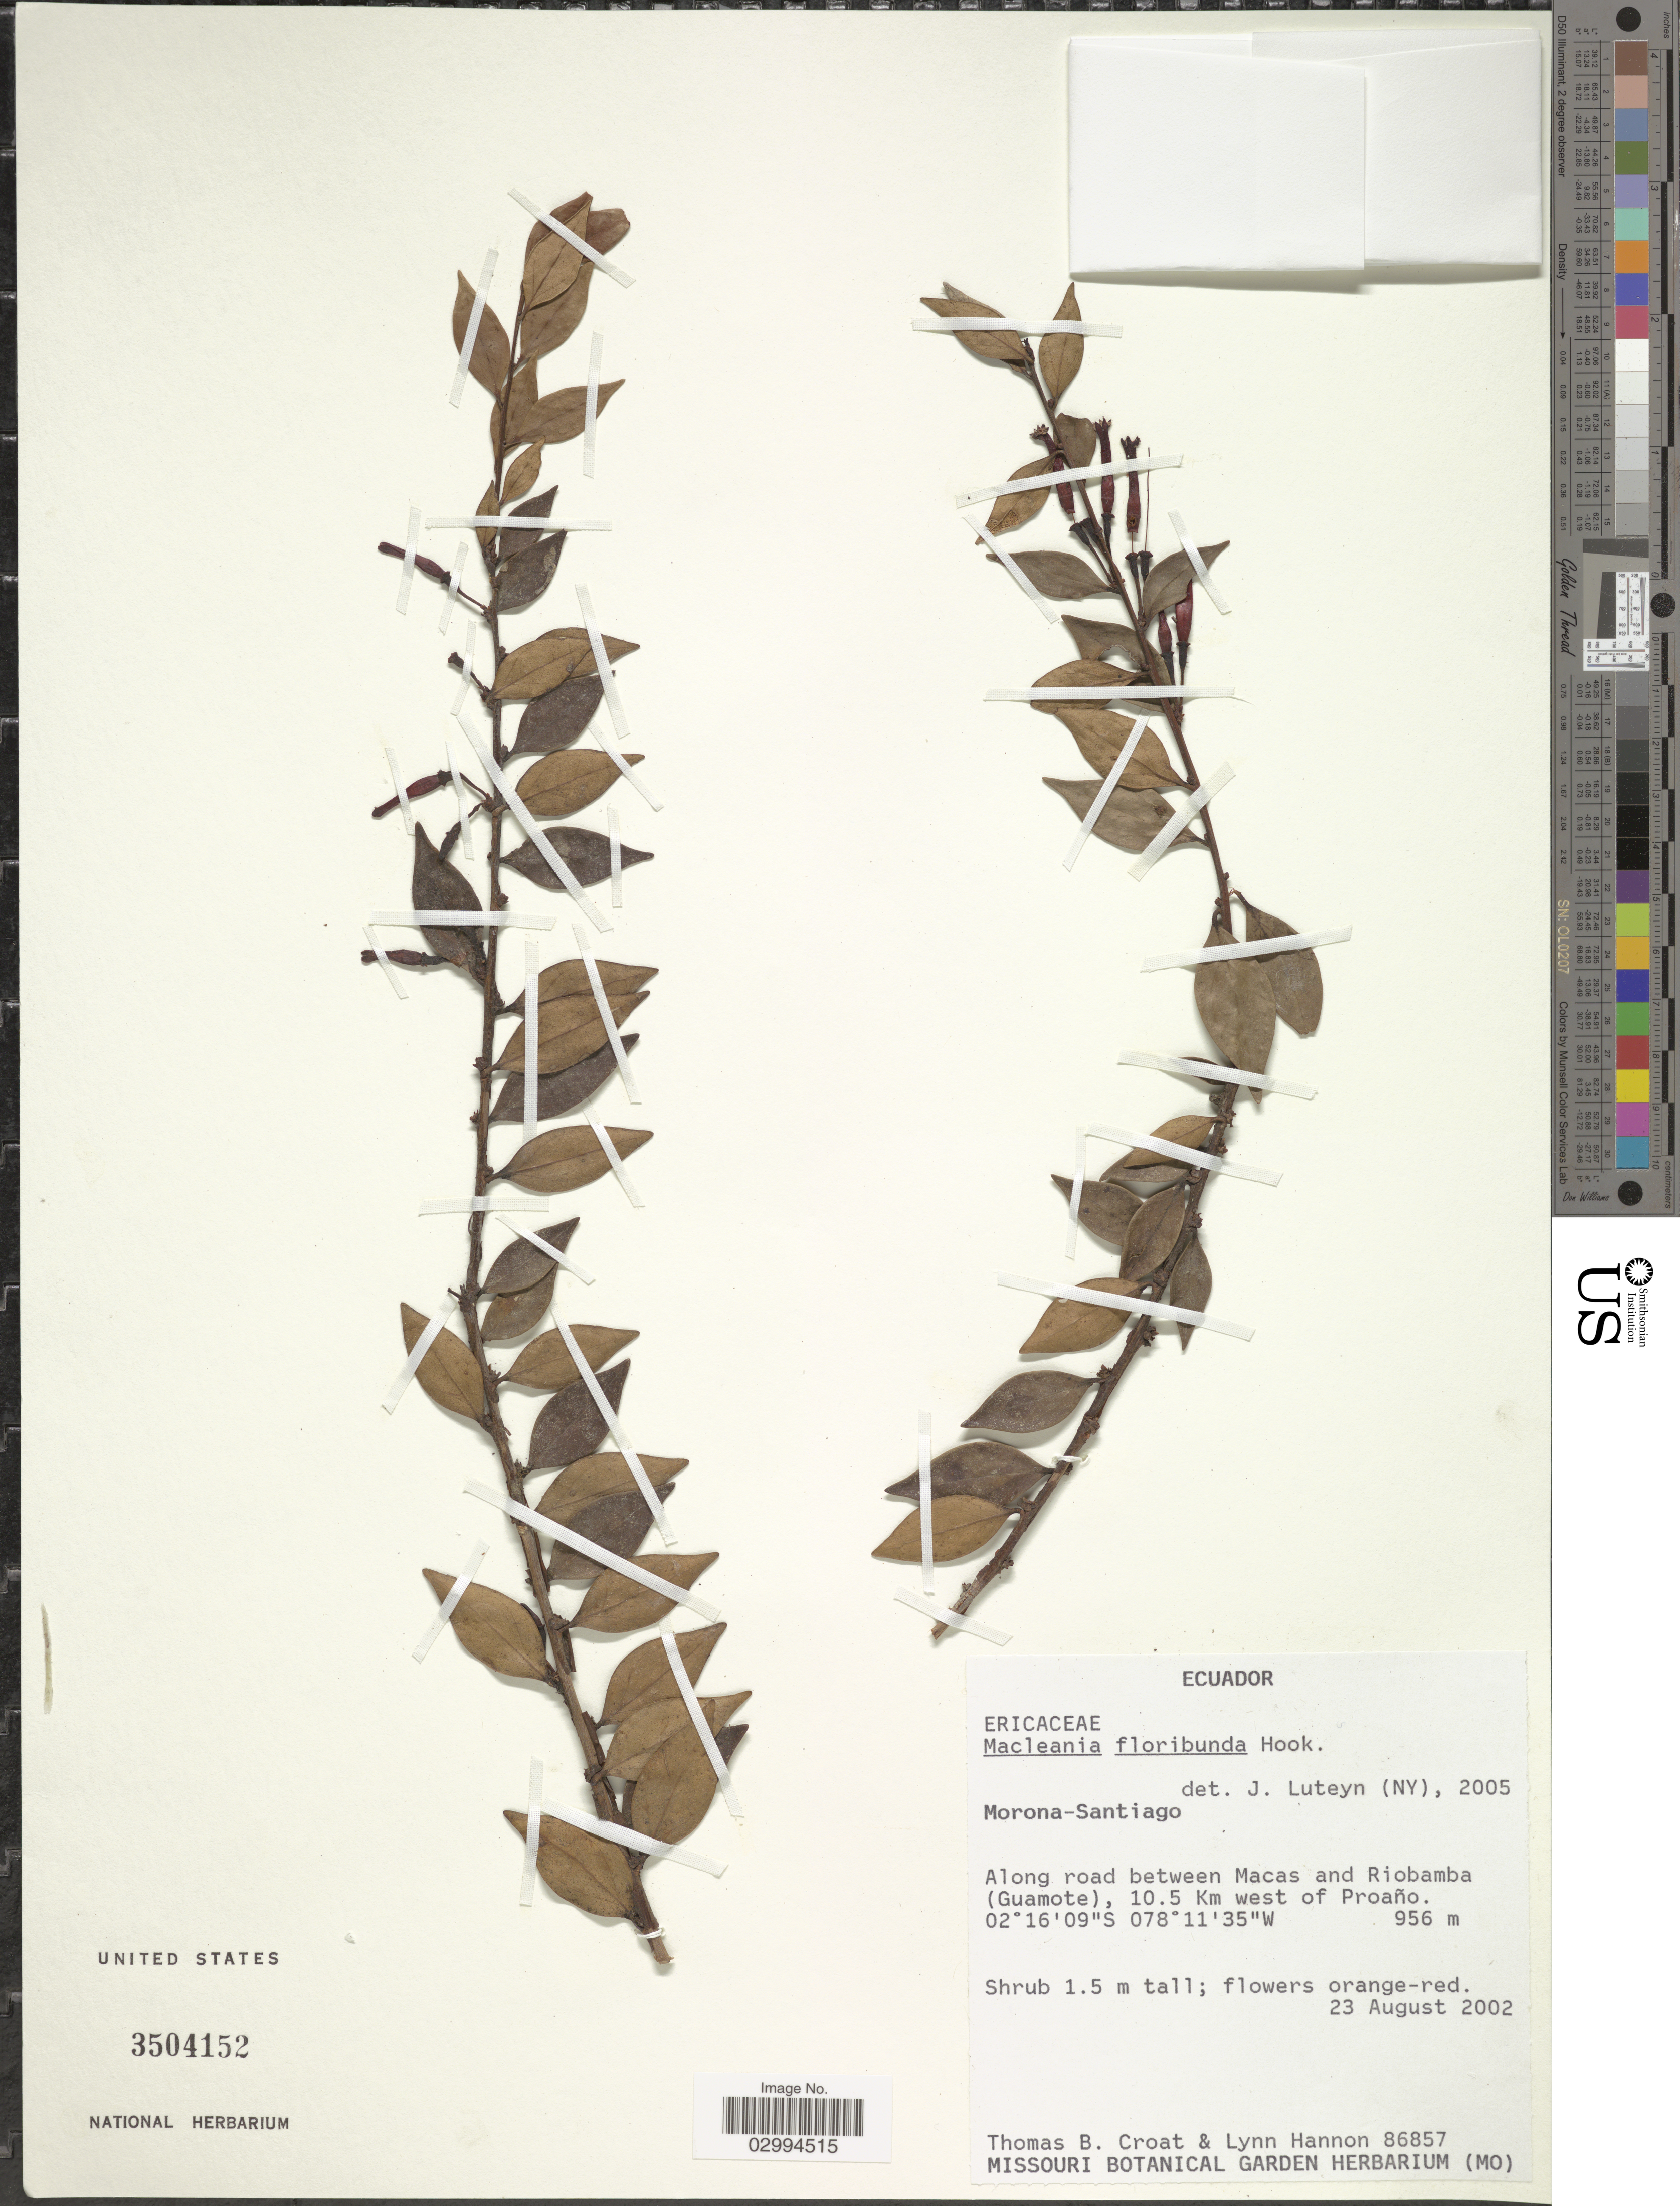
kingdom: Plantae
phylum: Tracheophyta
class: Magnoliopsida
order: Ericales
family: Ericaceae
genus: Macleania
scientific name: Macleania floribunda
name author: Hook.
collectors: T. B. Croat & L. Hannon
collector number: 86857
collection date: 2002-08-23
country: Ecuador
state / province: Morona-Santiago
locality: Along road between Macas and Riobamba (Guamote), 10.5 Km west of Proaño.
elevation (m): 956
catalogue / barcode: US 3504152